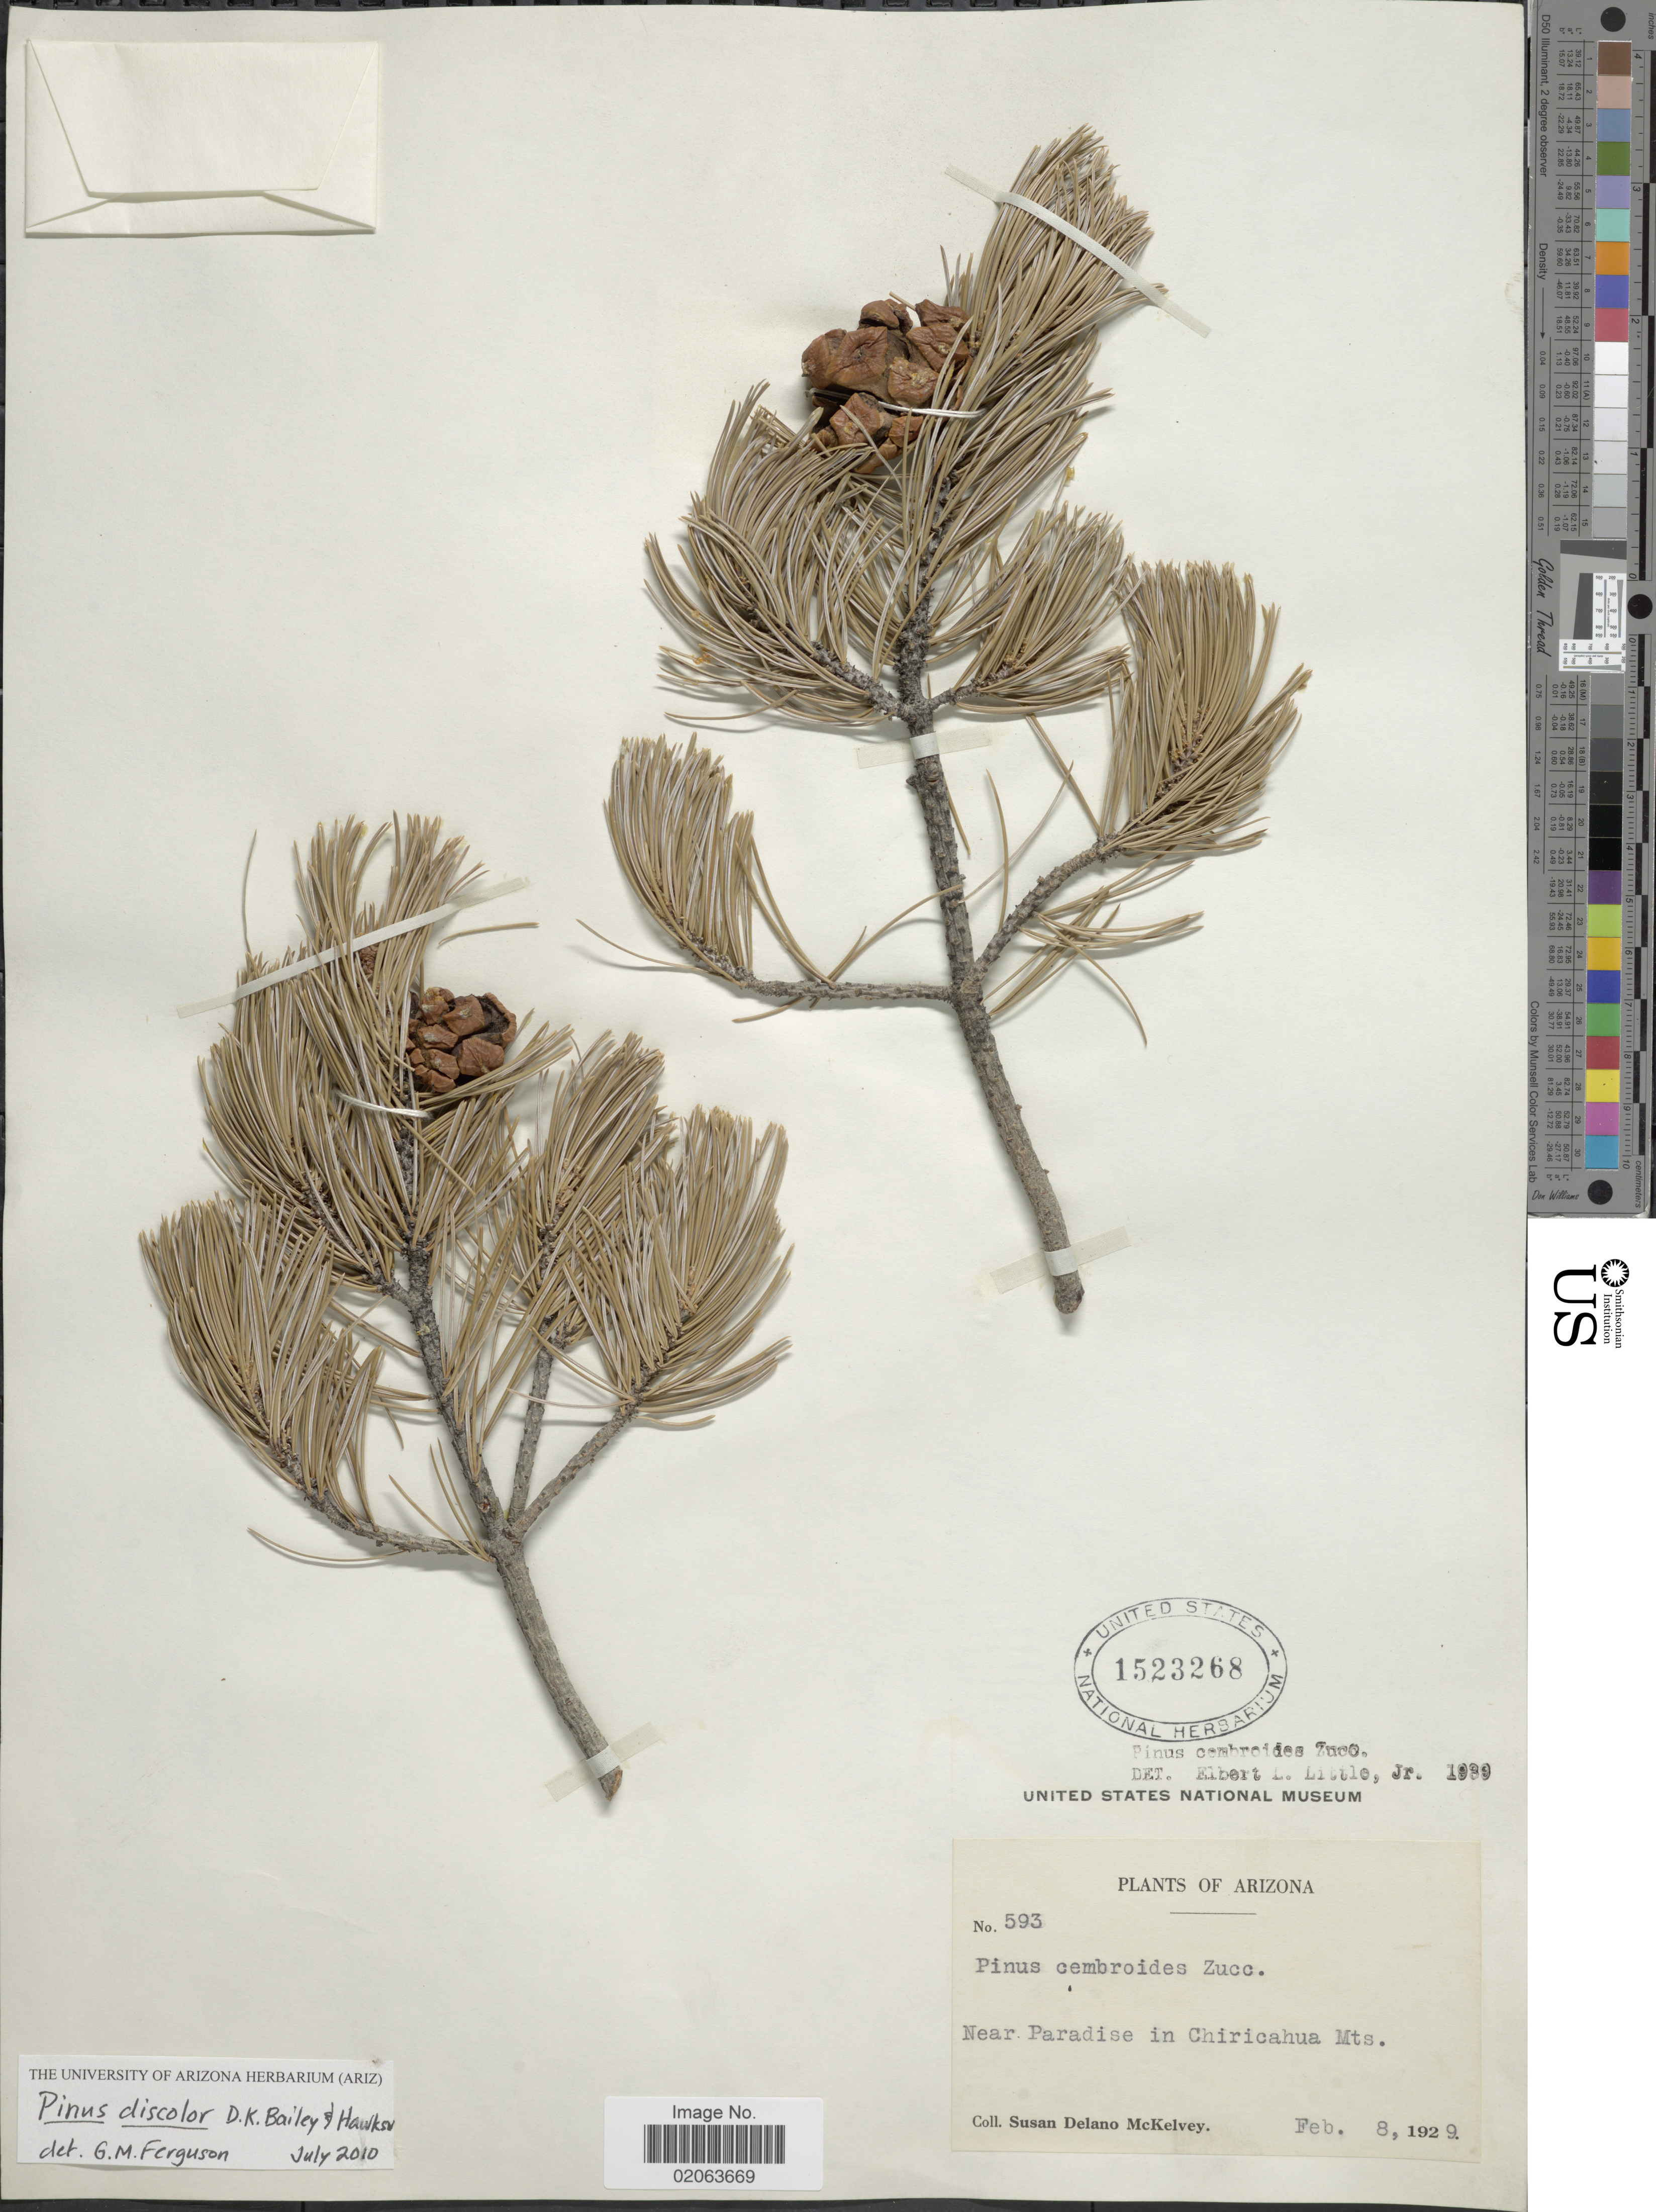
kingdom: Plantae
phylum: Tracheophyta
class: Pinopsida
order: Pinales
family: Pinaceae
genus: Pinus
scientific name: Pinus discolor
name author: D.K. Bailey & Hawksw.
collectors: S. A. McKelvey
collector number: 593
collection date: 1929-02-08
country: United States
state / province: Arizona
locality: Near Paradise in Chiricahua Mts.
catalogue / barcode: US 1523268